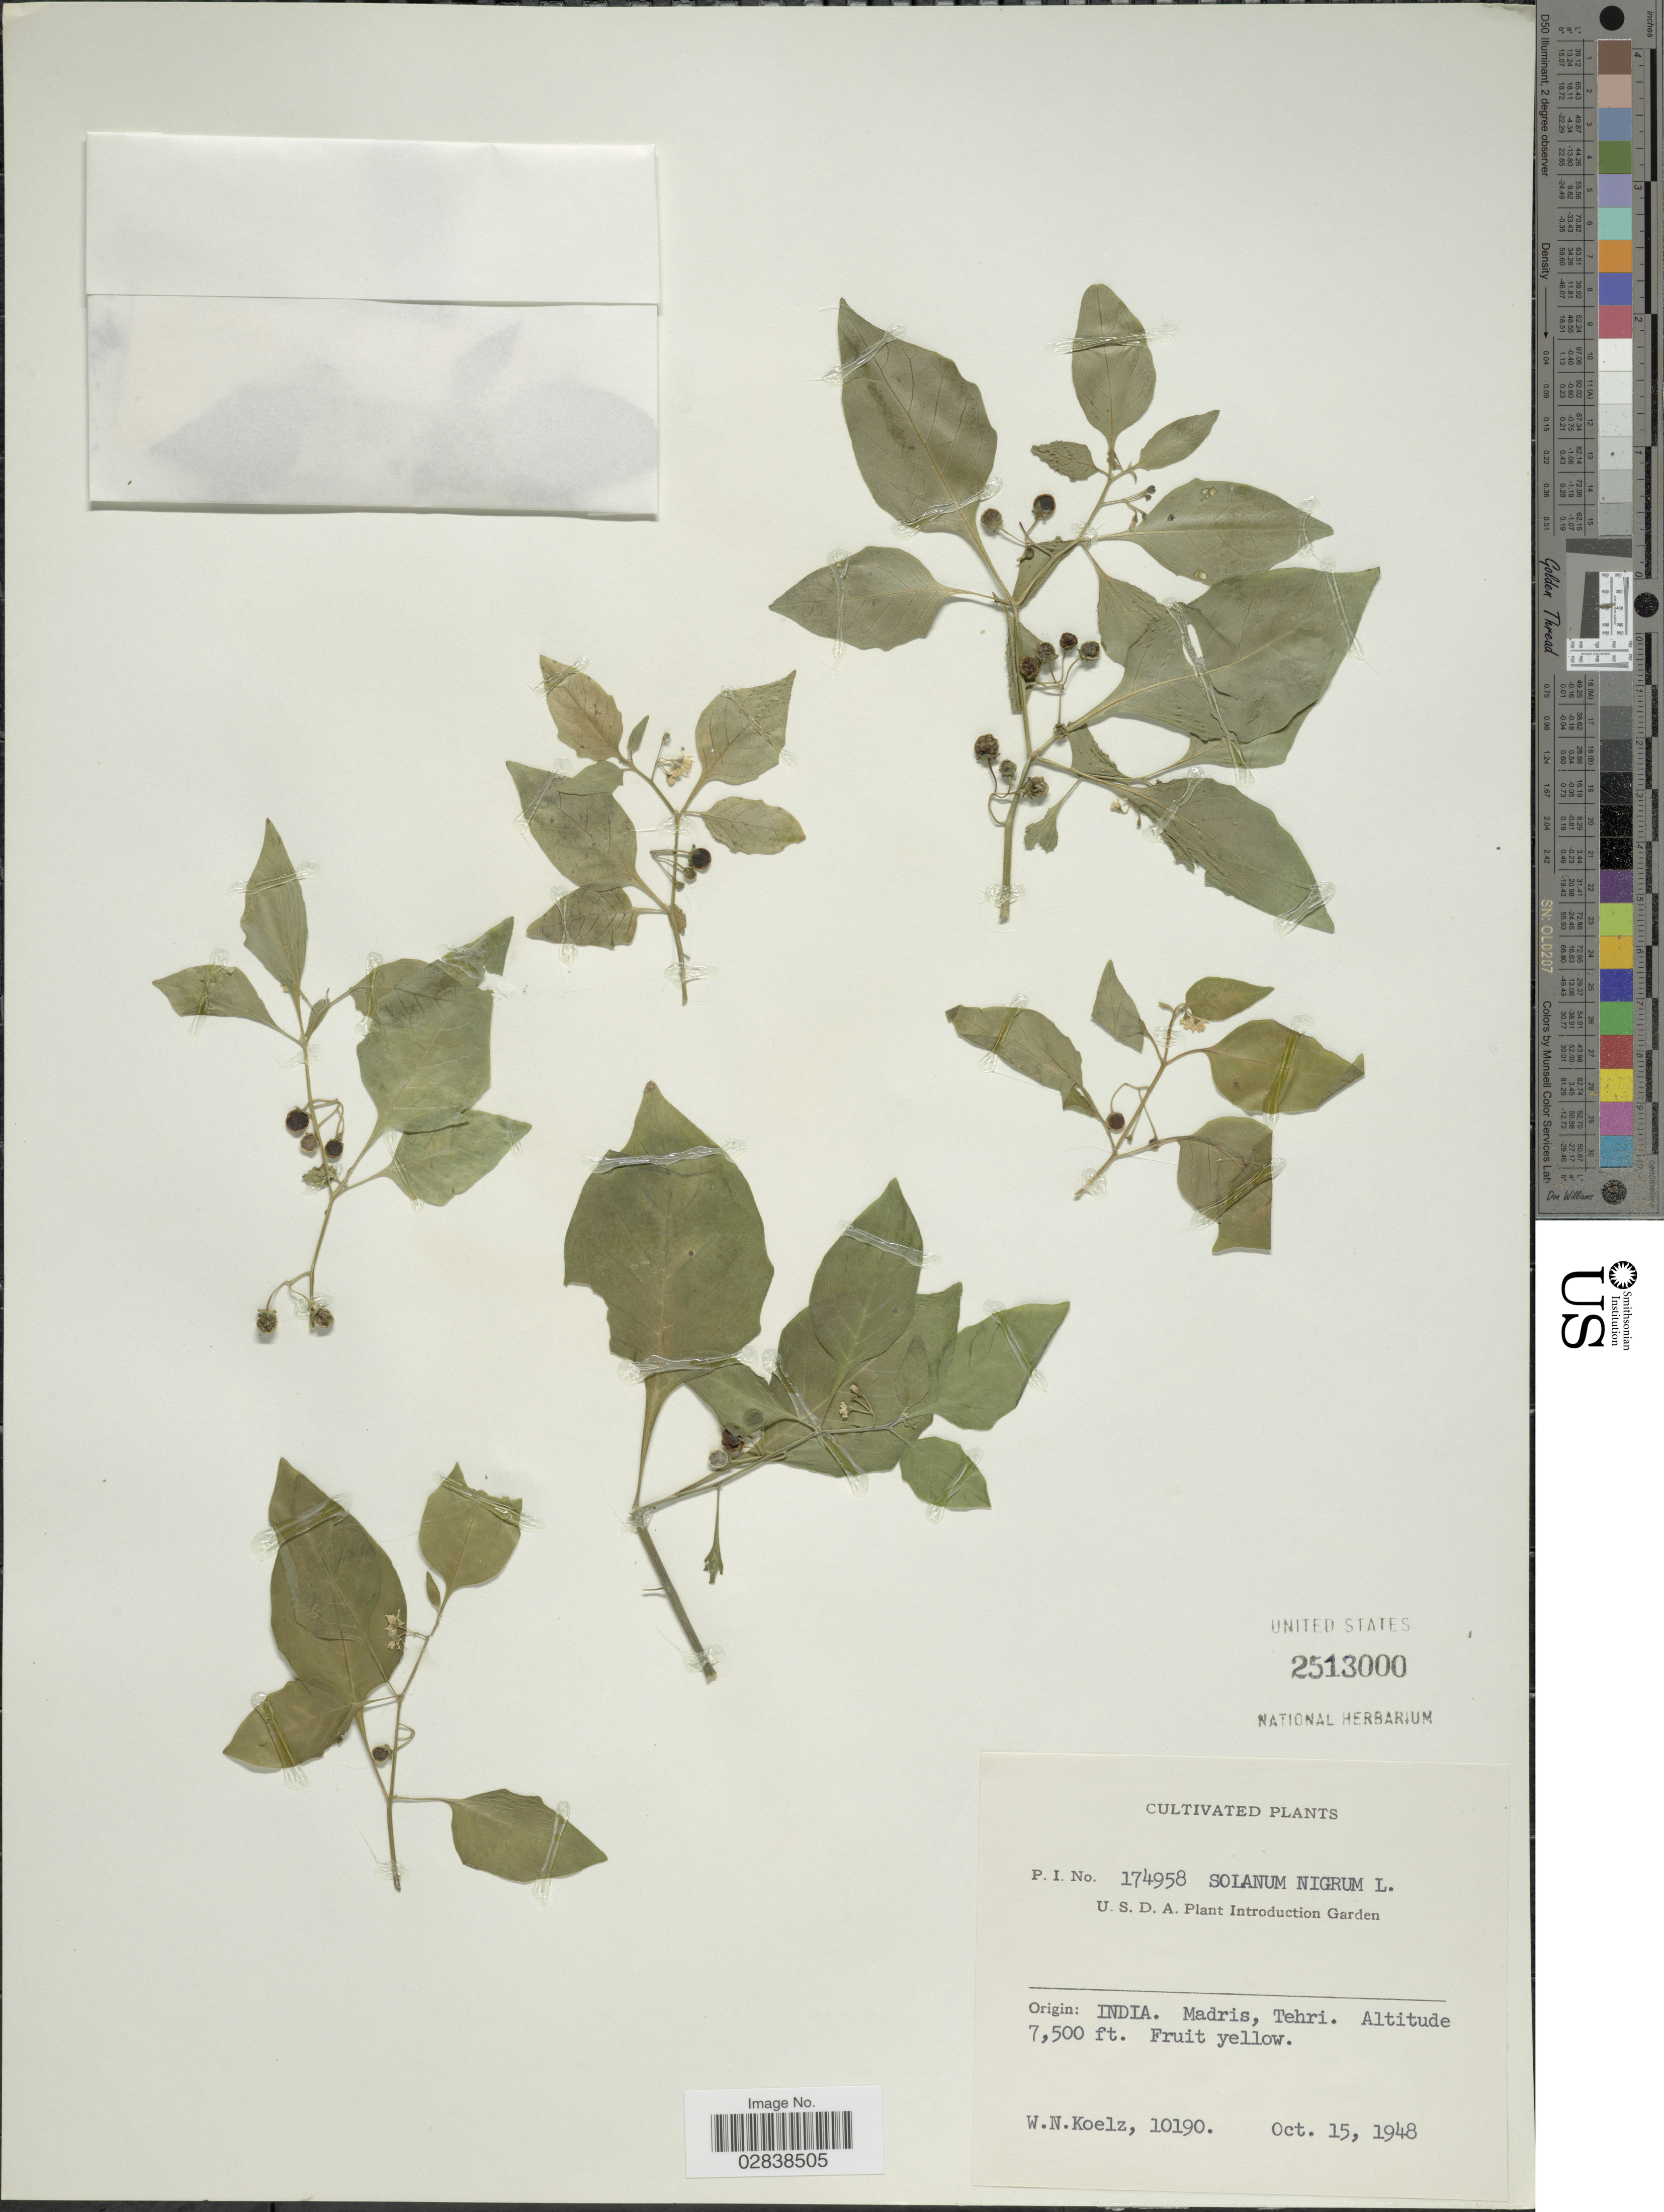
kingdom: Plantae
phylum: Tracheophyta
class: Magnoliopsida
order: Solanales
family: Solanaceae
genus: Solanum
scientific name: Solanum nigrum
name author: L.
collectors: W. N. Koelz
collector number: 10190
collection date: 1948-10-15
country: United States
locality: U.S.D.A. Plant introduction Garden. Origin: India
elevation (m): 2286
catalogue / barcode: US 2513000